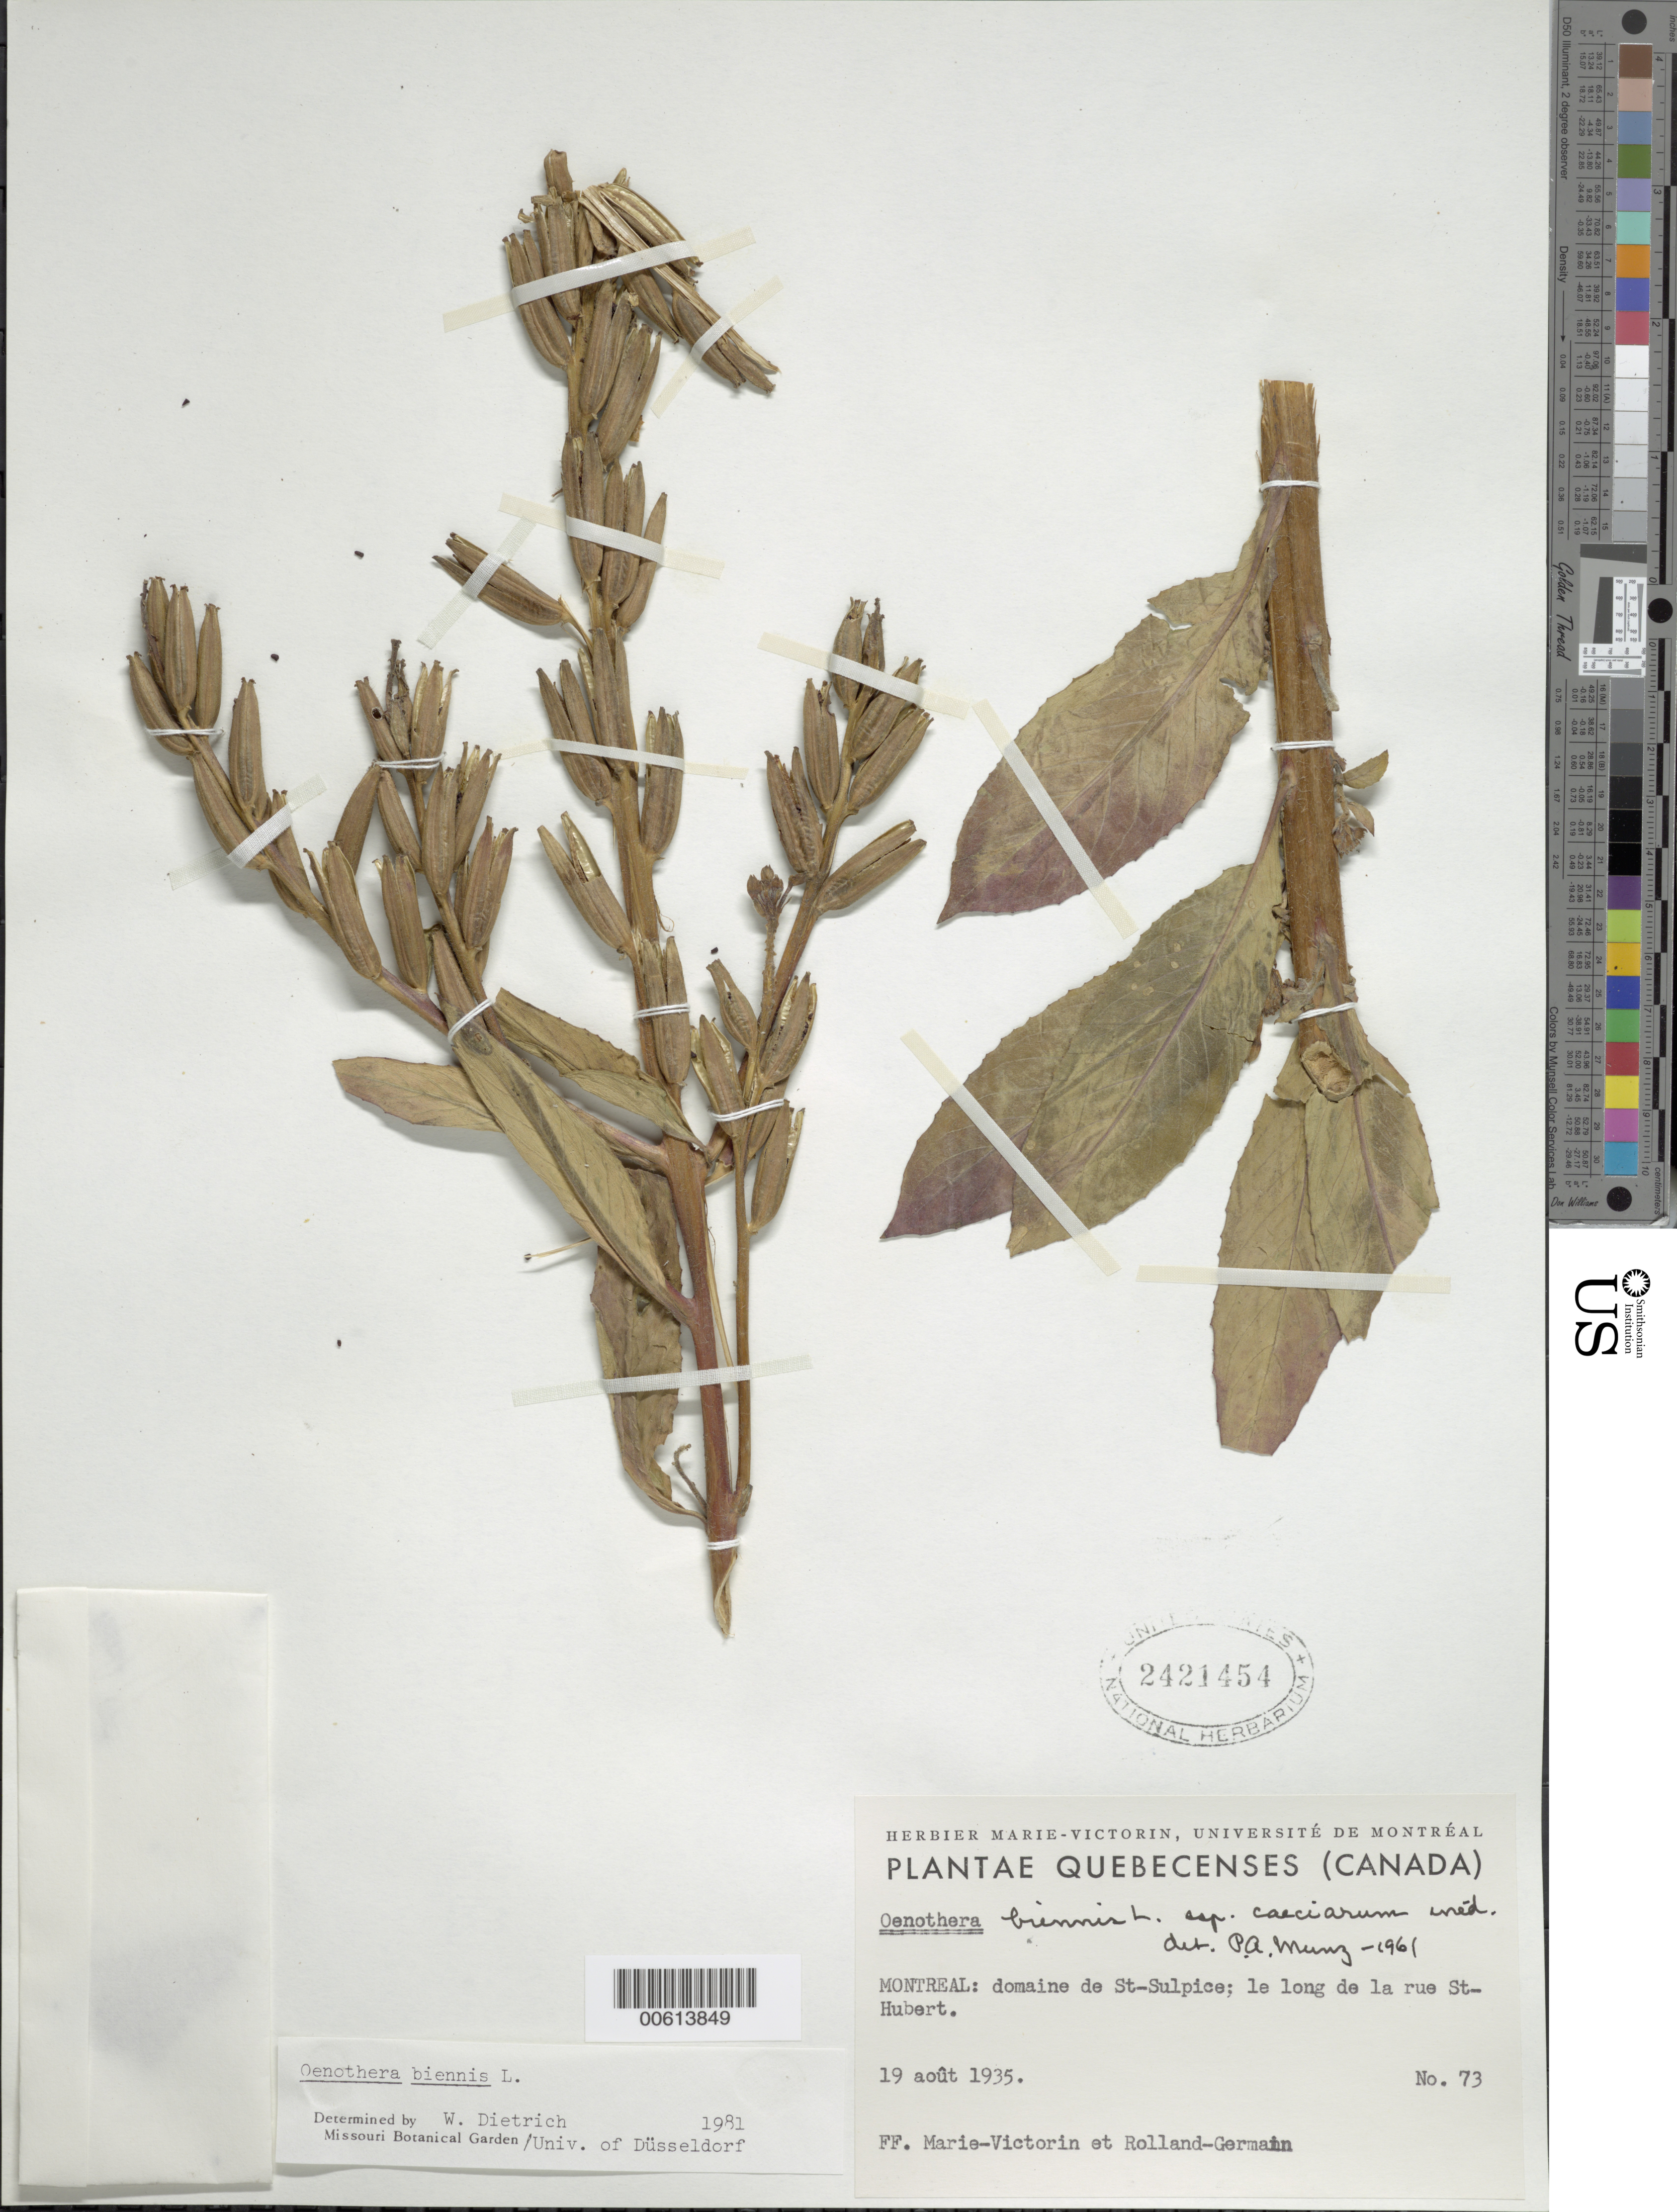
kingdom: Plantae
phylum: Tracheophyta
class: Magnoliopsida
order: Myrtales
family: Onagraceae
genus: Oenothera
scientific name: Oenothera biennis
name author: L.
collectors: Fr. Marie-Victorin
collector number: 73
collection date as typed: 19 Aug 1935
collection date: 1935-08-19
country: Canada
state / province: Quebec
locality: Montreal, domaine de St Sulpice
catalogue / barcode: US 2421454